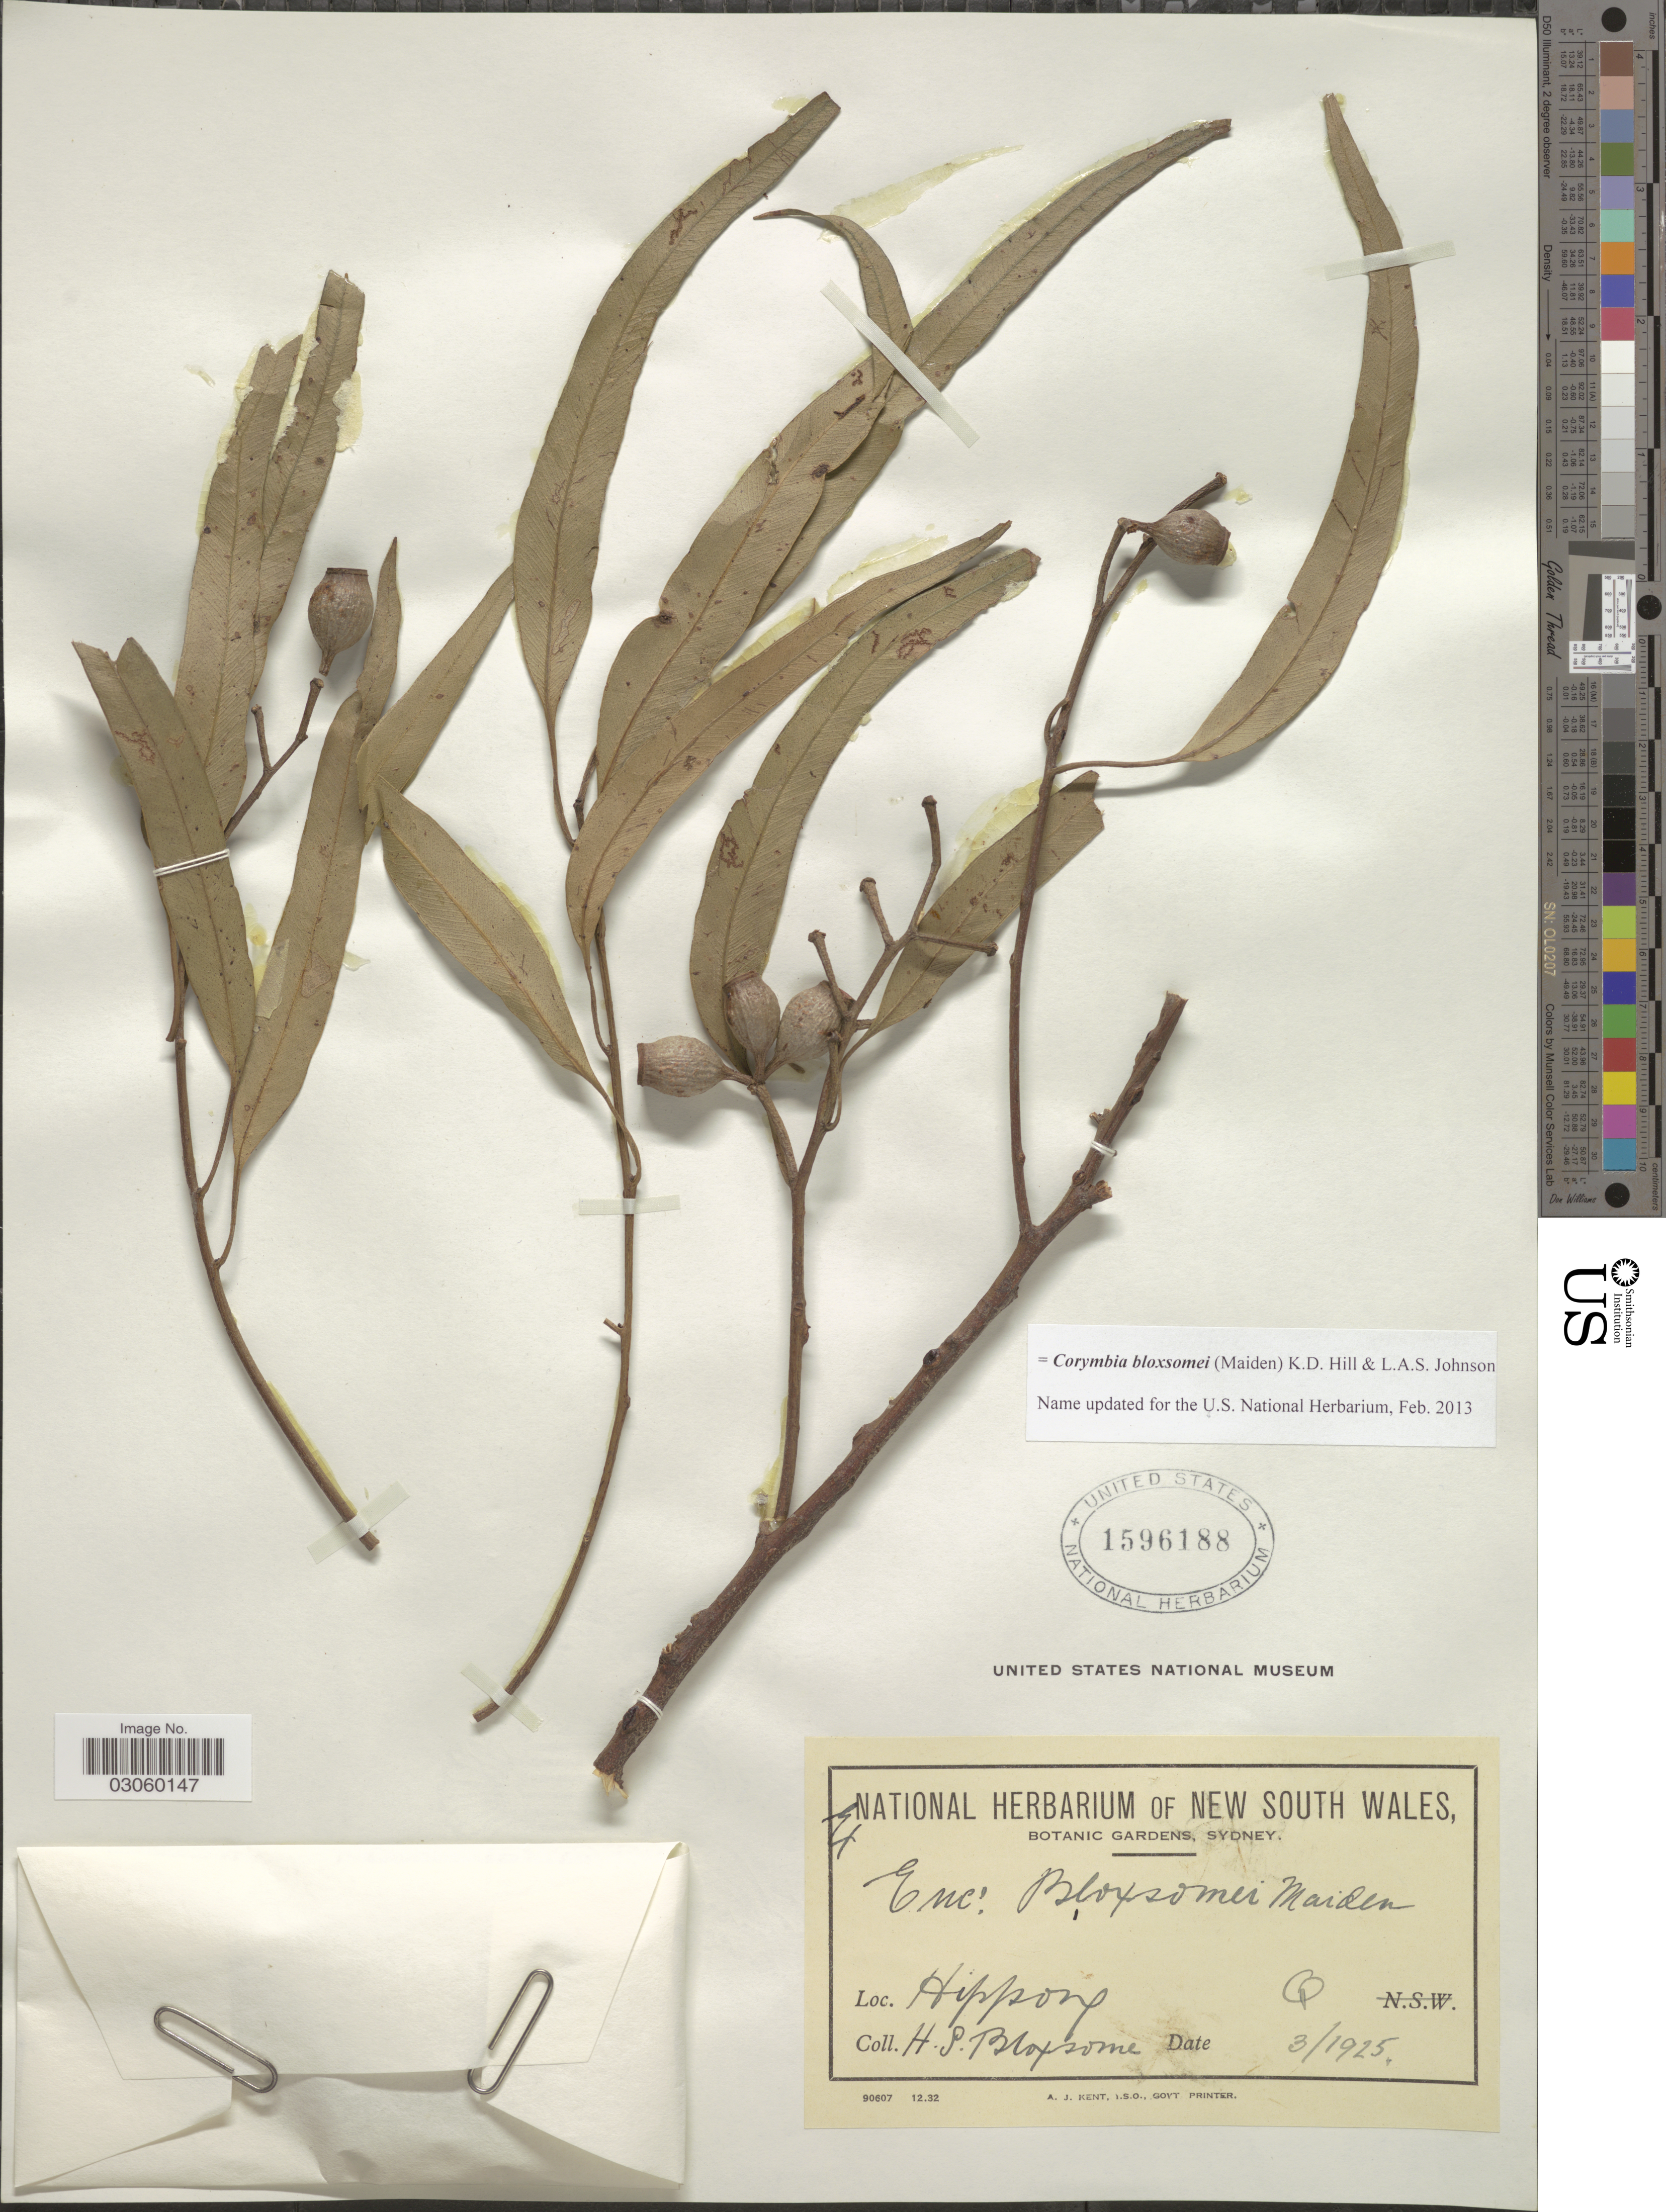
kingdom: Plantae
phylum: Tracheophyta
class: Magnoliopsida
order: Myrtales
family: Myrtaceae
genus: Corymbia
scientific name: Corymbia bloxsomei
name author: (Maiden) K.D. Hill & L.A.S. Johnson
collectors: H. Bloxsome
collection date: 1925-03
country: Australia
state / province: Queensland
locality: Hippony [interpreted].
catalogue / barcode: US 1596188